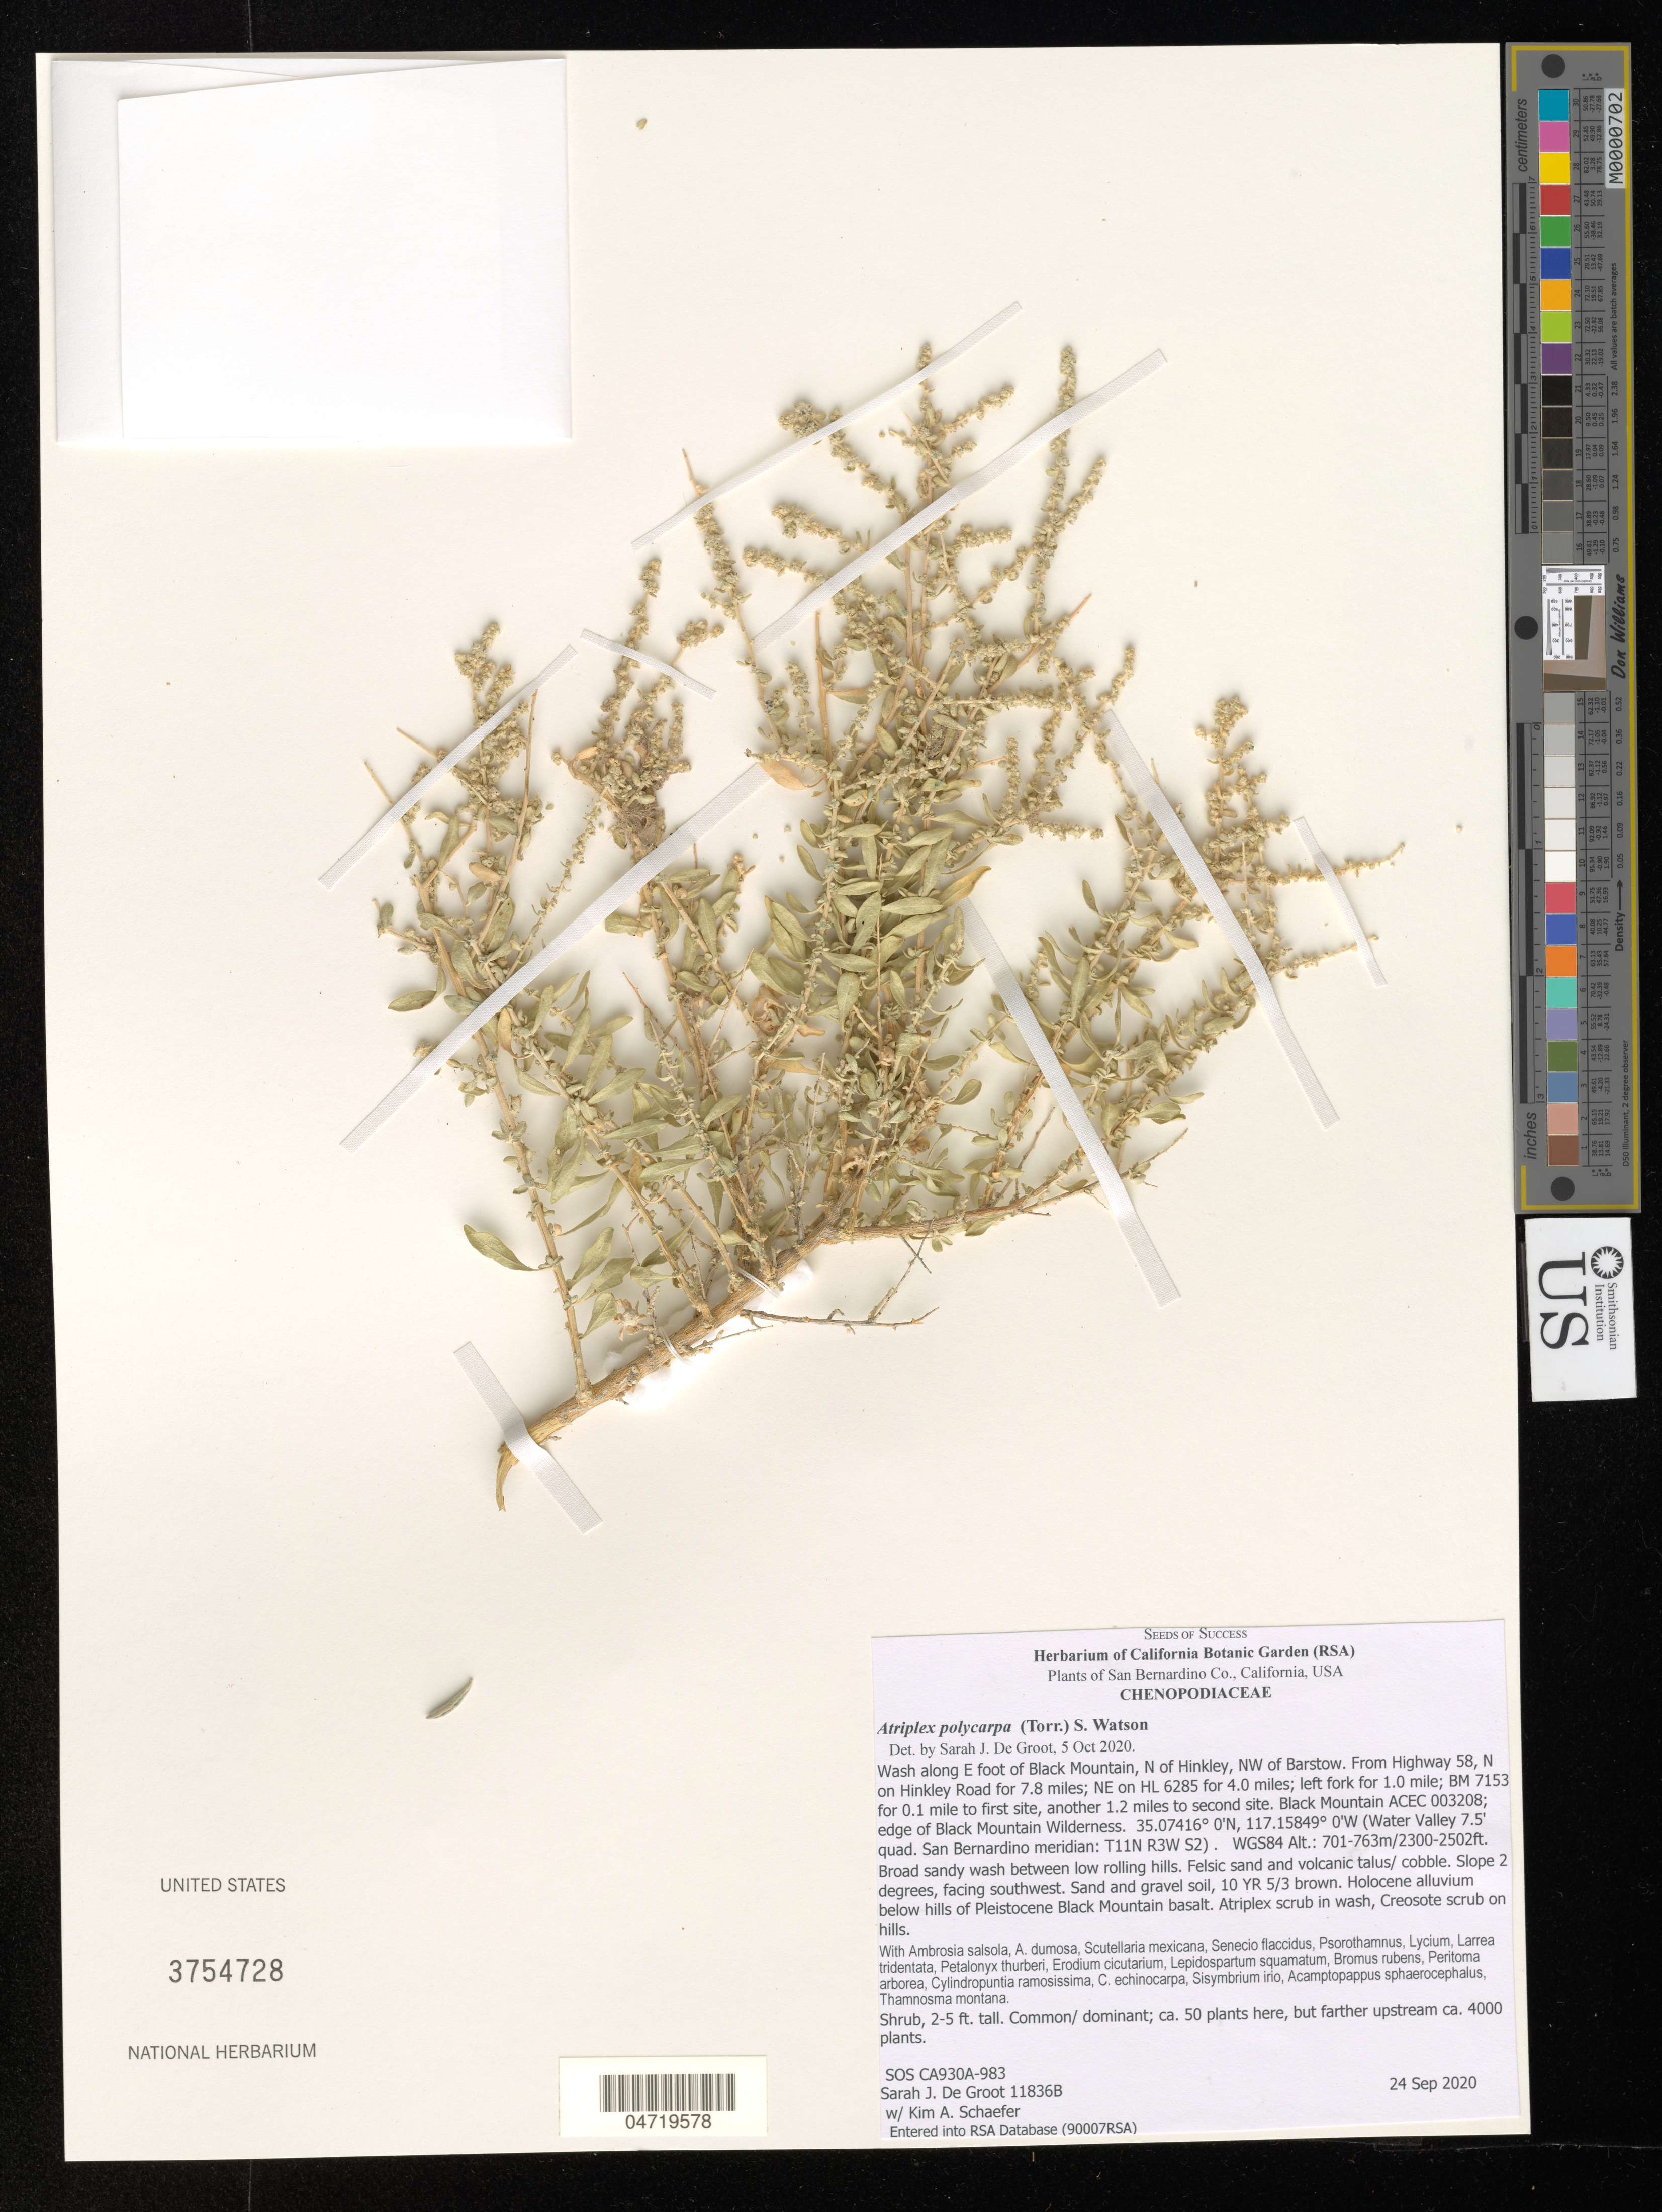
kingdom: Plantae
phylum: Tracheophyta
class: Magnoliopsida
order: Caryophyllales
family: Amaranthaceae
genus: Atriplex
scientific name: Atriplex polycarpa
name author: (Torr.) S. Watson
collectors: S. De Groot & K. Schaefer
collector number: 11836B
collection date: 2020-09-24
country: United States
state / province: California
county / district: San Bernardino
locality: San Bernardino Co. Wash along E foot of Black Mountain, N of Hinkley, NW of Barstow. From Highway 58, N on Hinkley Road for 7.8 miles; NE on HL 6285 for 4.0 miles; left fork for 1.0 mile; BM 7153 for 0.1 mile to first site, another 1.2 miles to second site. Black Mountain ACEC 003208; edge of Black Mountain Wilderness. (Water Valley 7.5' quad. San Bernardino meridian: T11N R3W S2). WGS84.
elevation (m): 701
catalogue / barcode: US 3754728